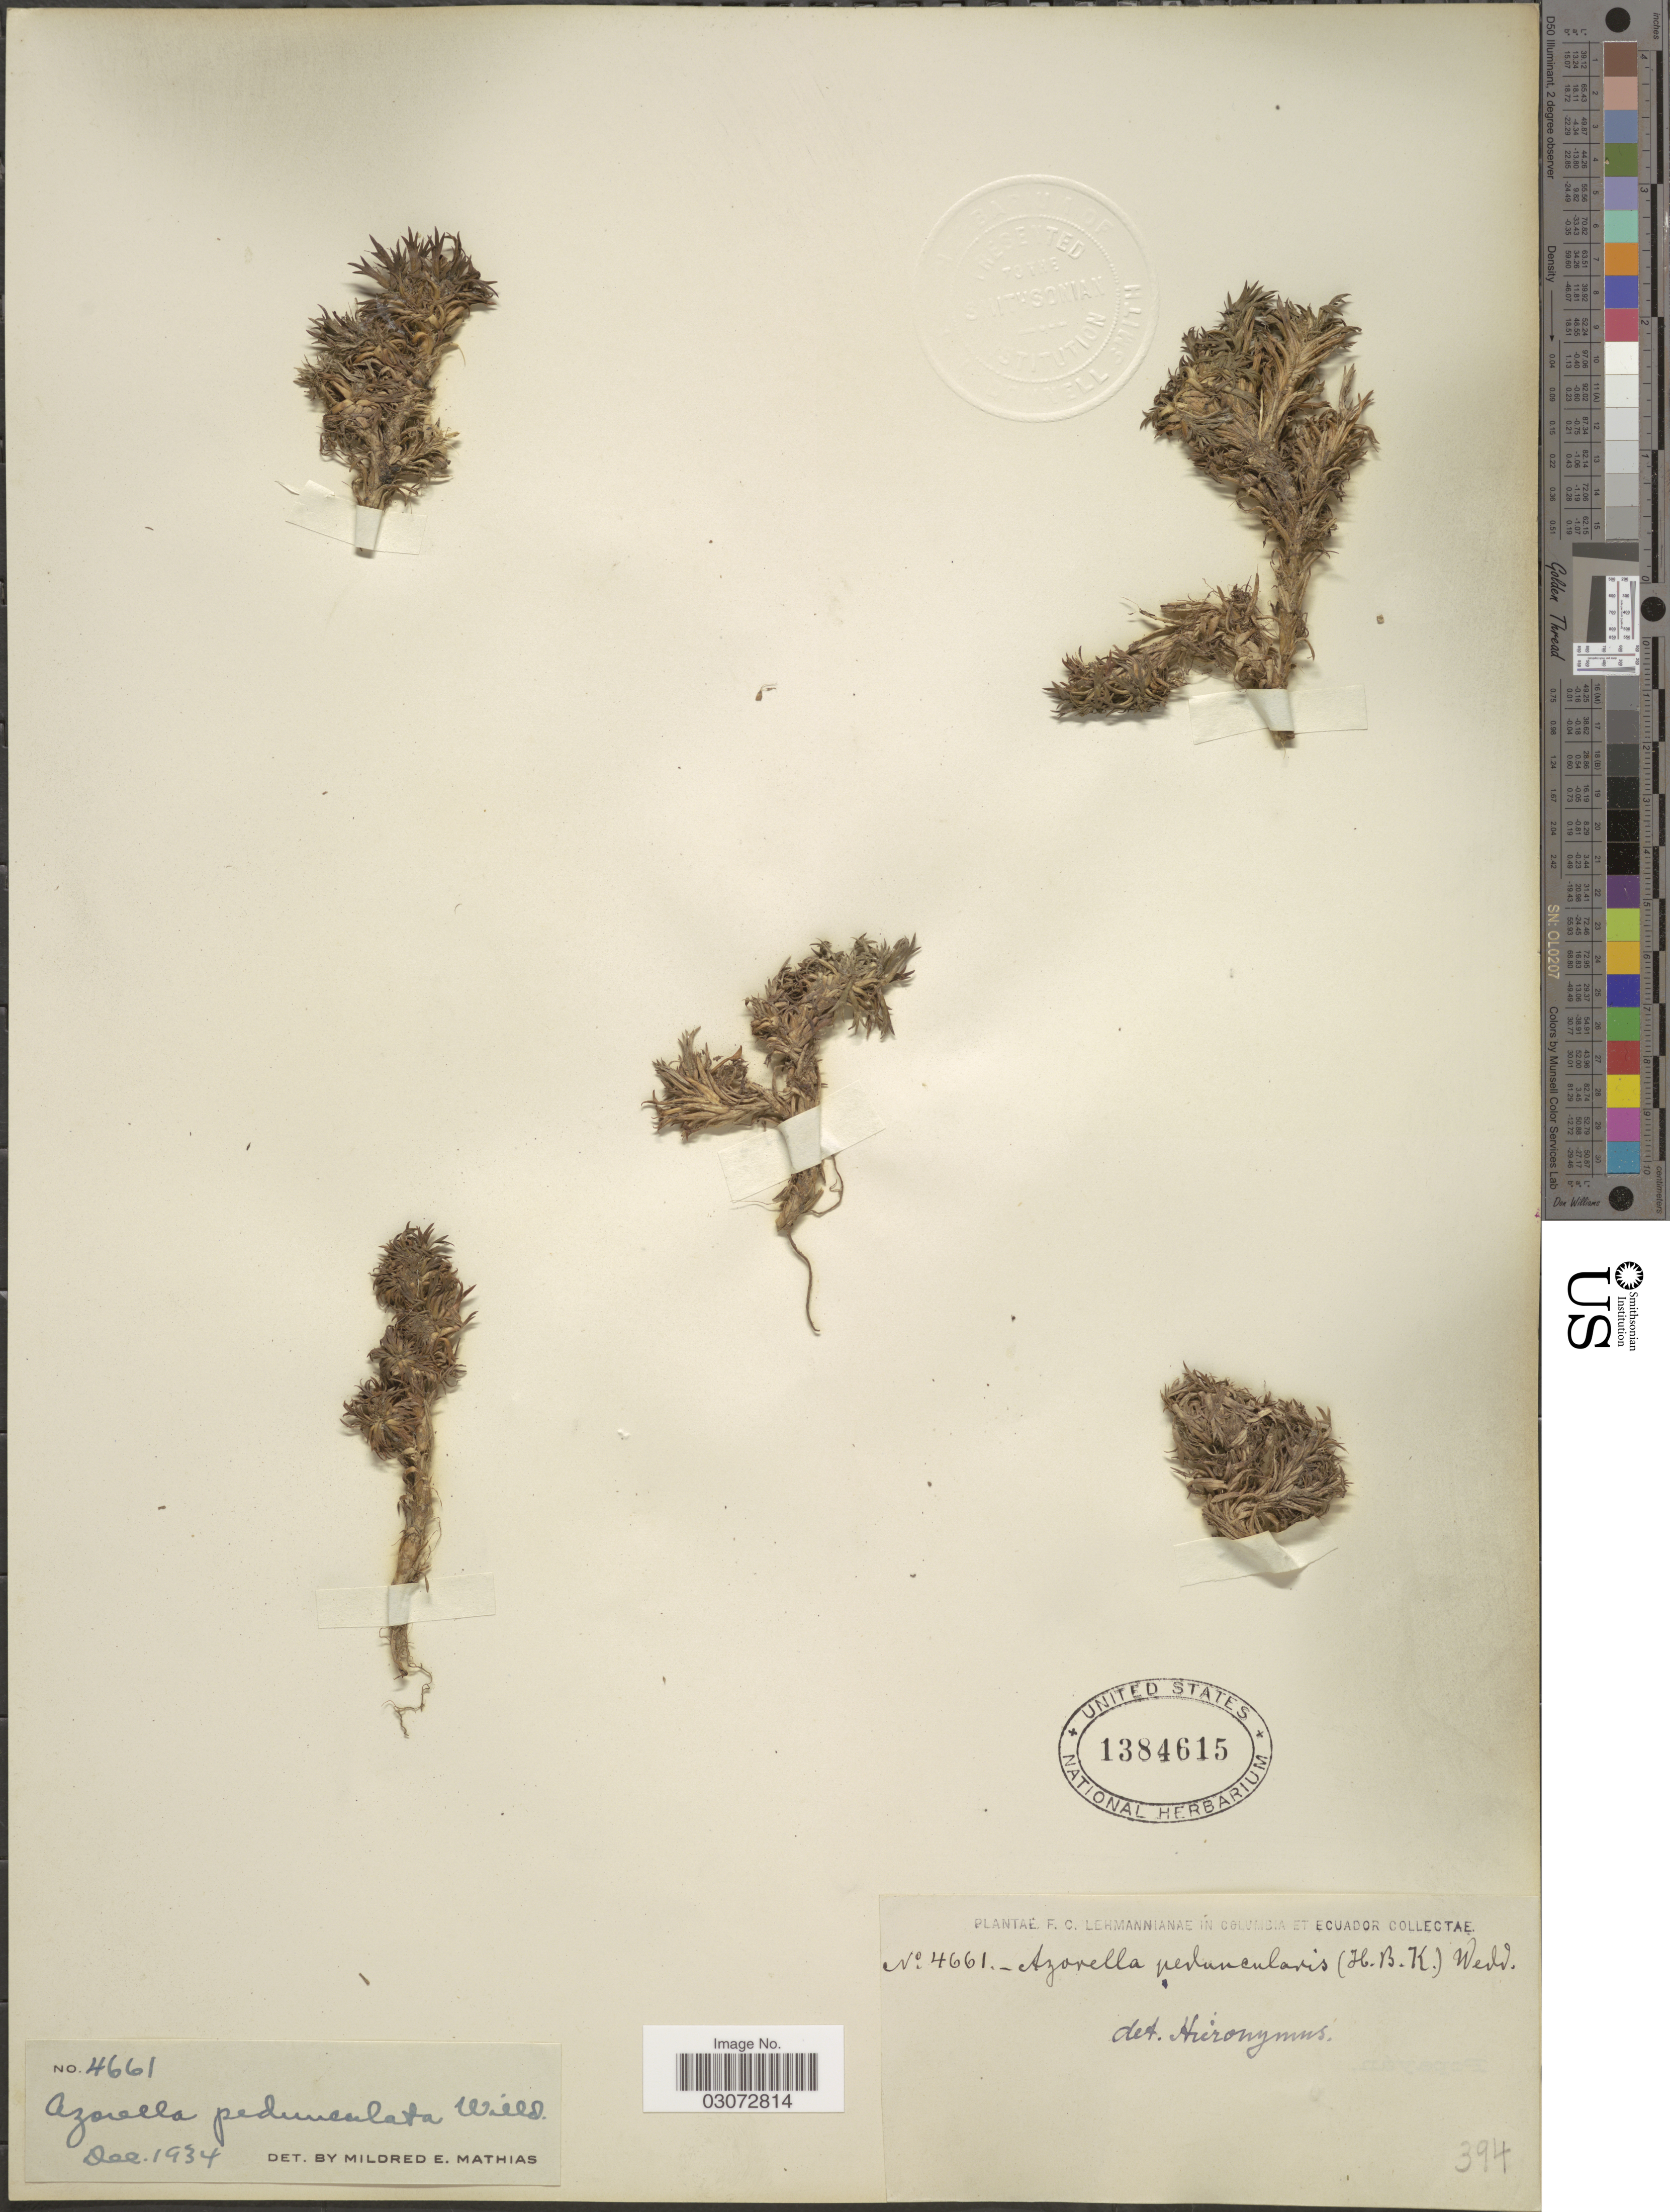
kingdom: Plantae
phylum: Tracheophyta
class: Magnoliopsida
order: Apiales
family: Apiaceae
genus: Azorella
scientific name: Azorella pedunculata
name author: (Spreng.) Mathias & Constance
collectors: F. C. Lehmann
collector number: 4661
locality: Columbia et Ecuador.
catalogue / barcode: US 1384615